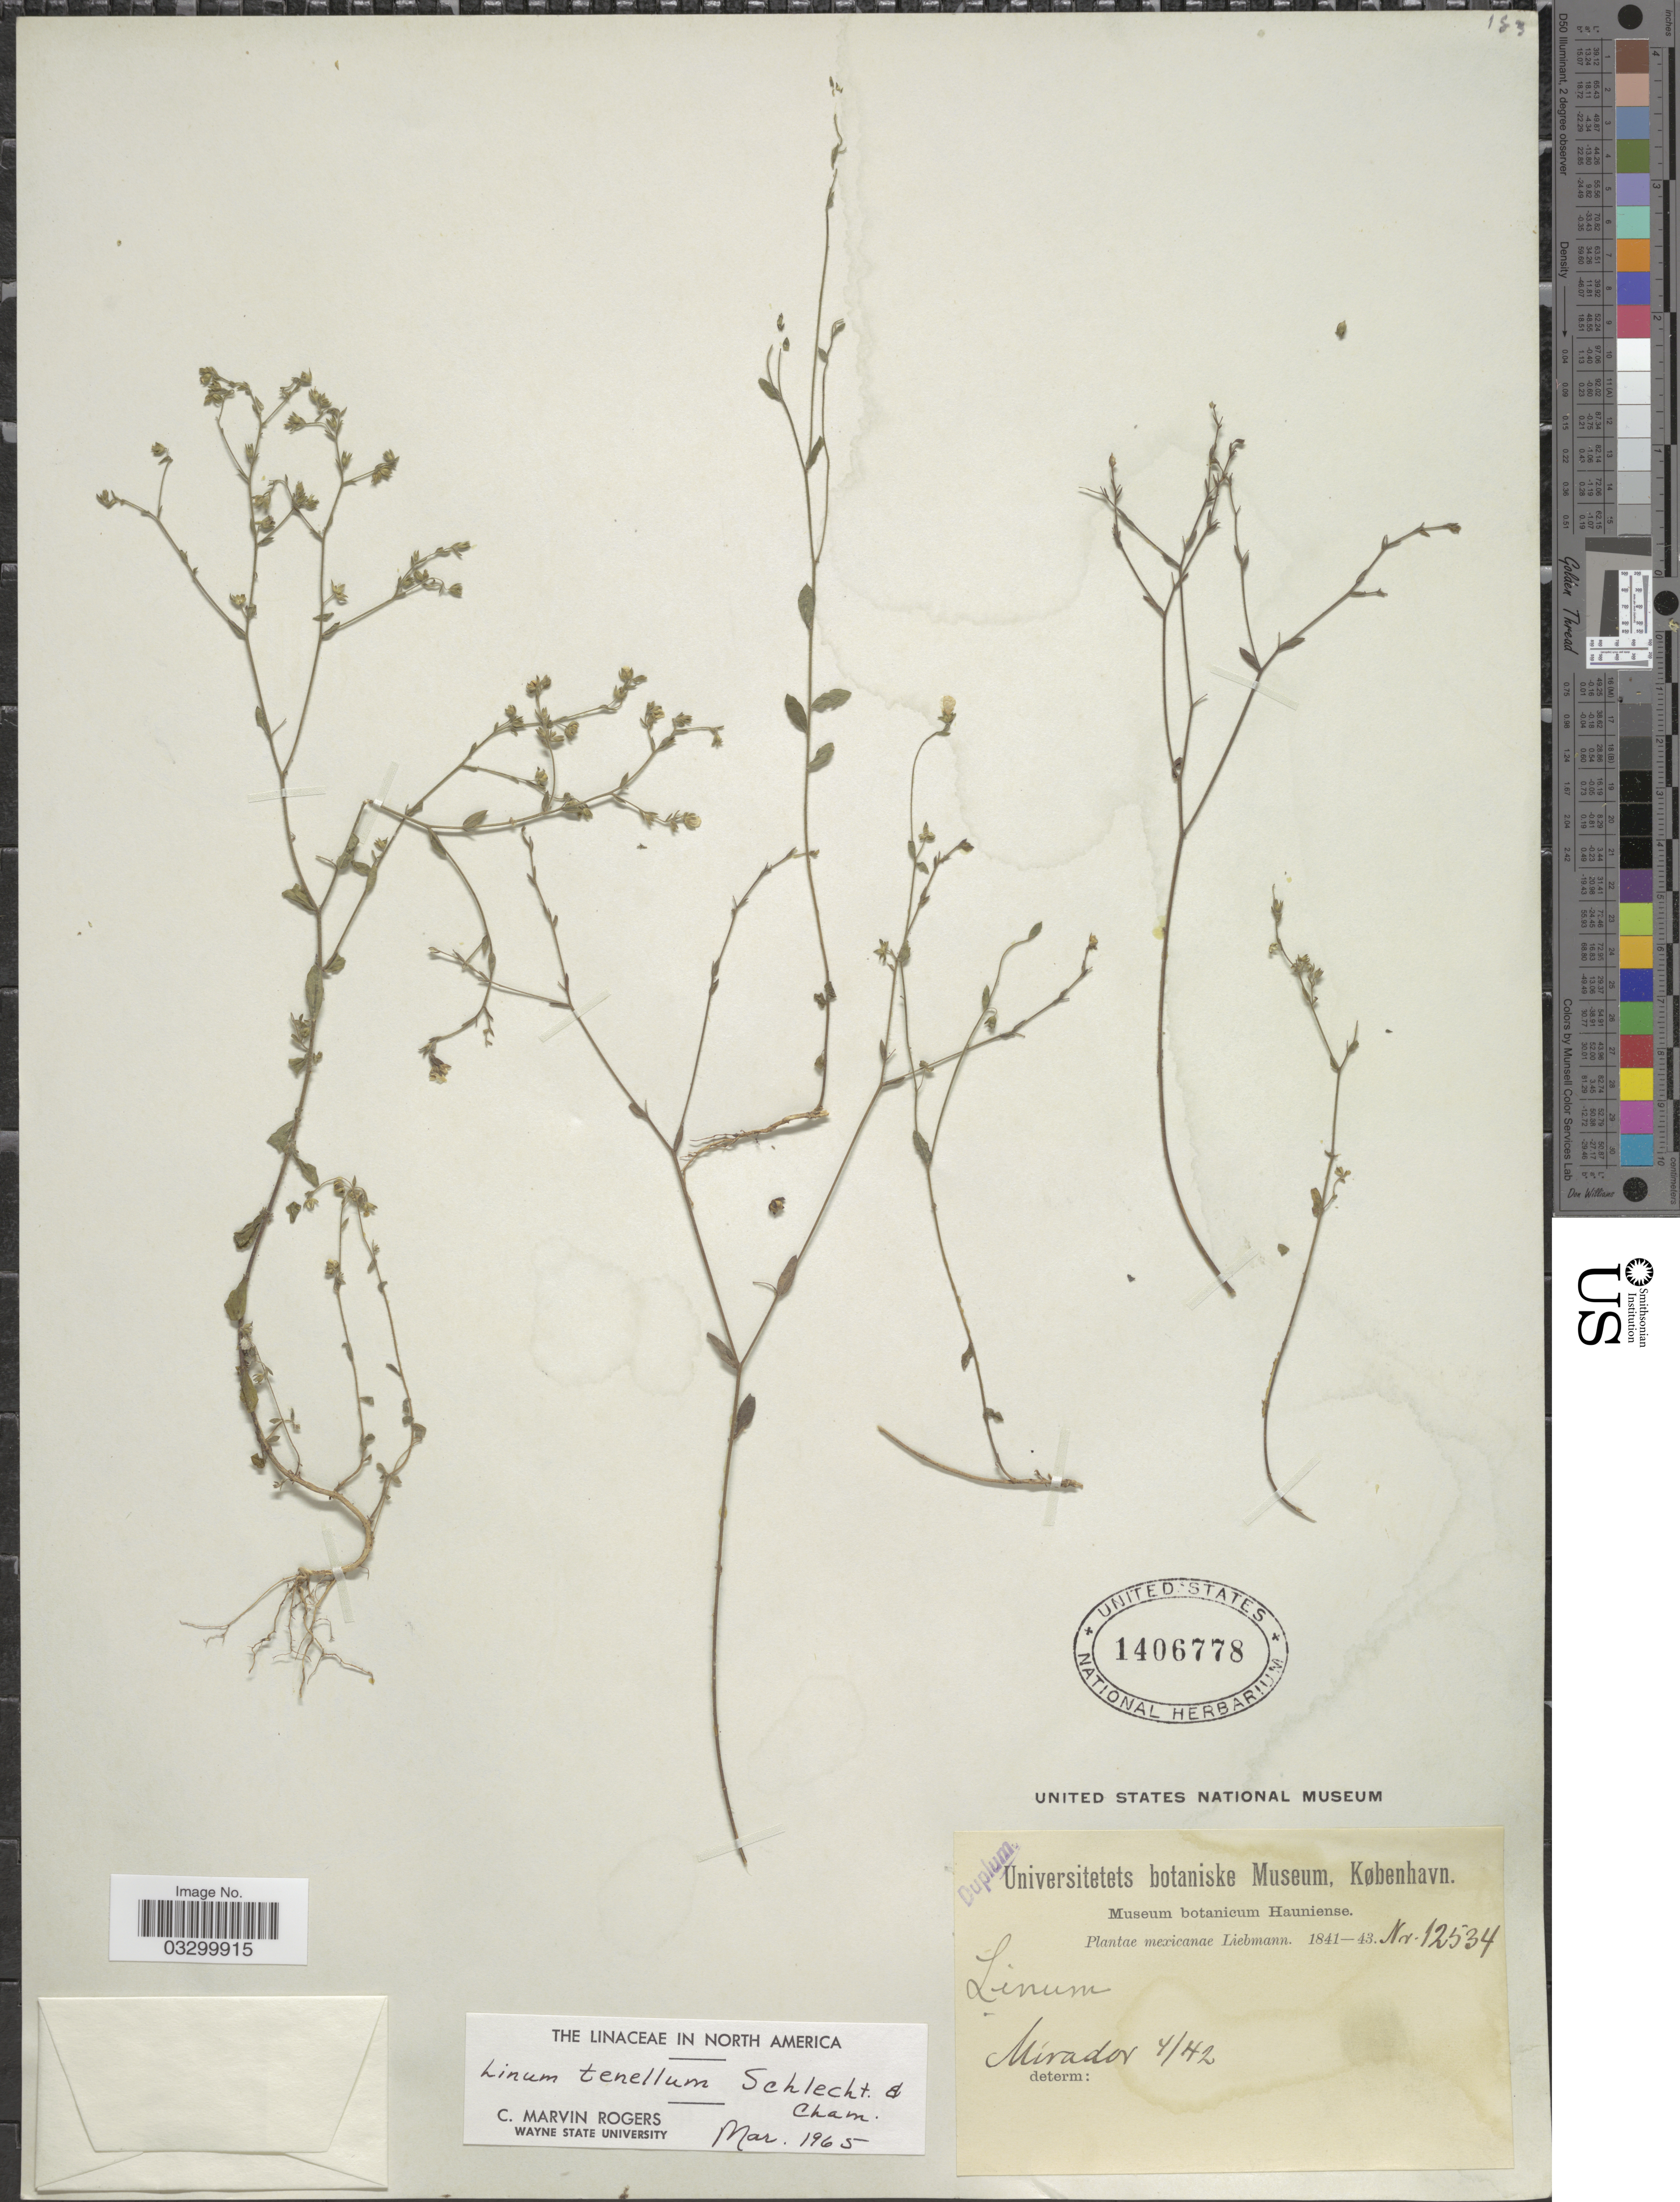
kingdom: Plantae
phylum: Tracheophyta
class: Magnoliopsida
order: Malpighiales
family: Linaceae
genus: Linum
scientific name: Linum tenellum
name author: Schltdl. & Cham.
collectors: Liebmann, --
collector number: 12534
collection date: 1842-04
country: Mexico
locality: Mirador.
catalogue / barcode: US 1406778